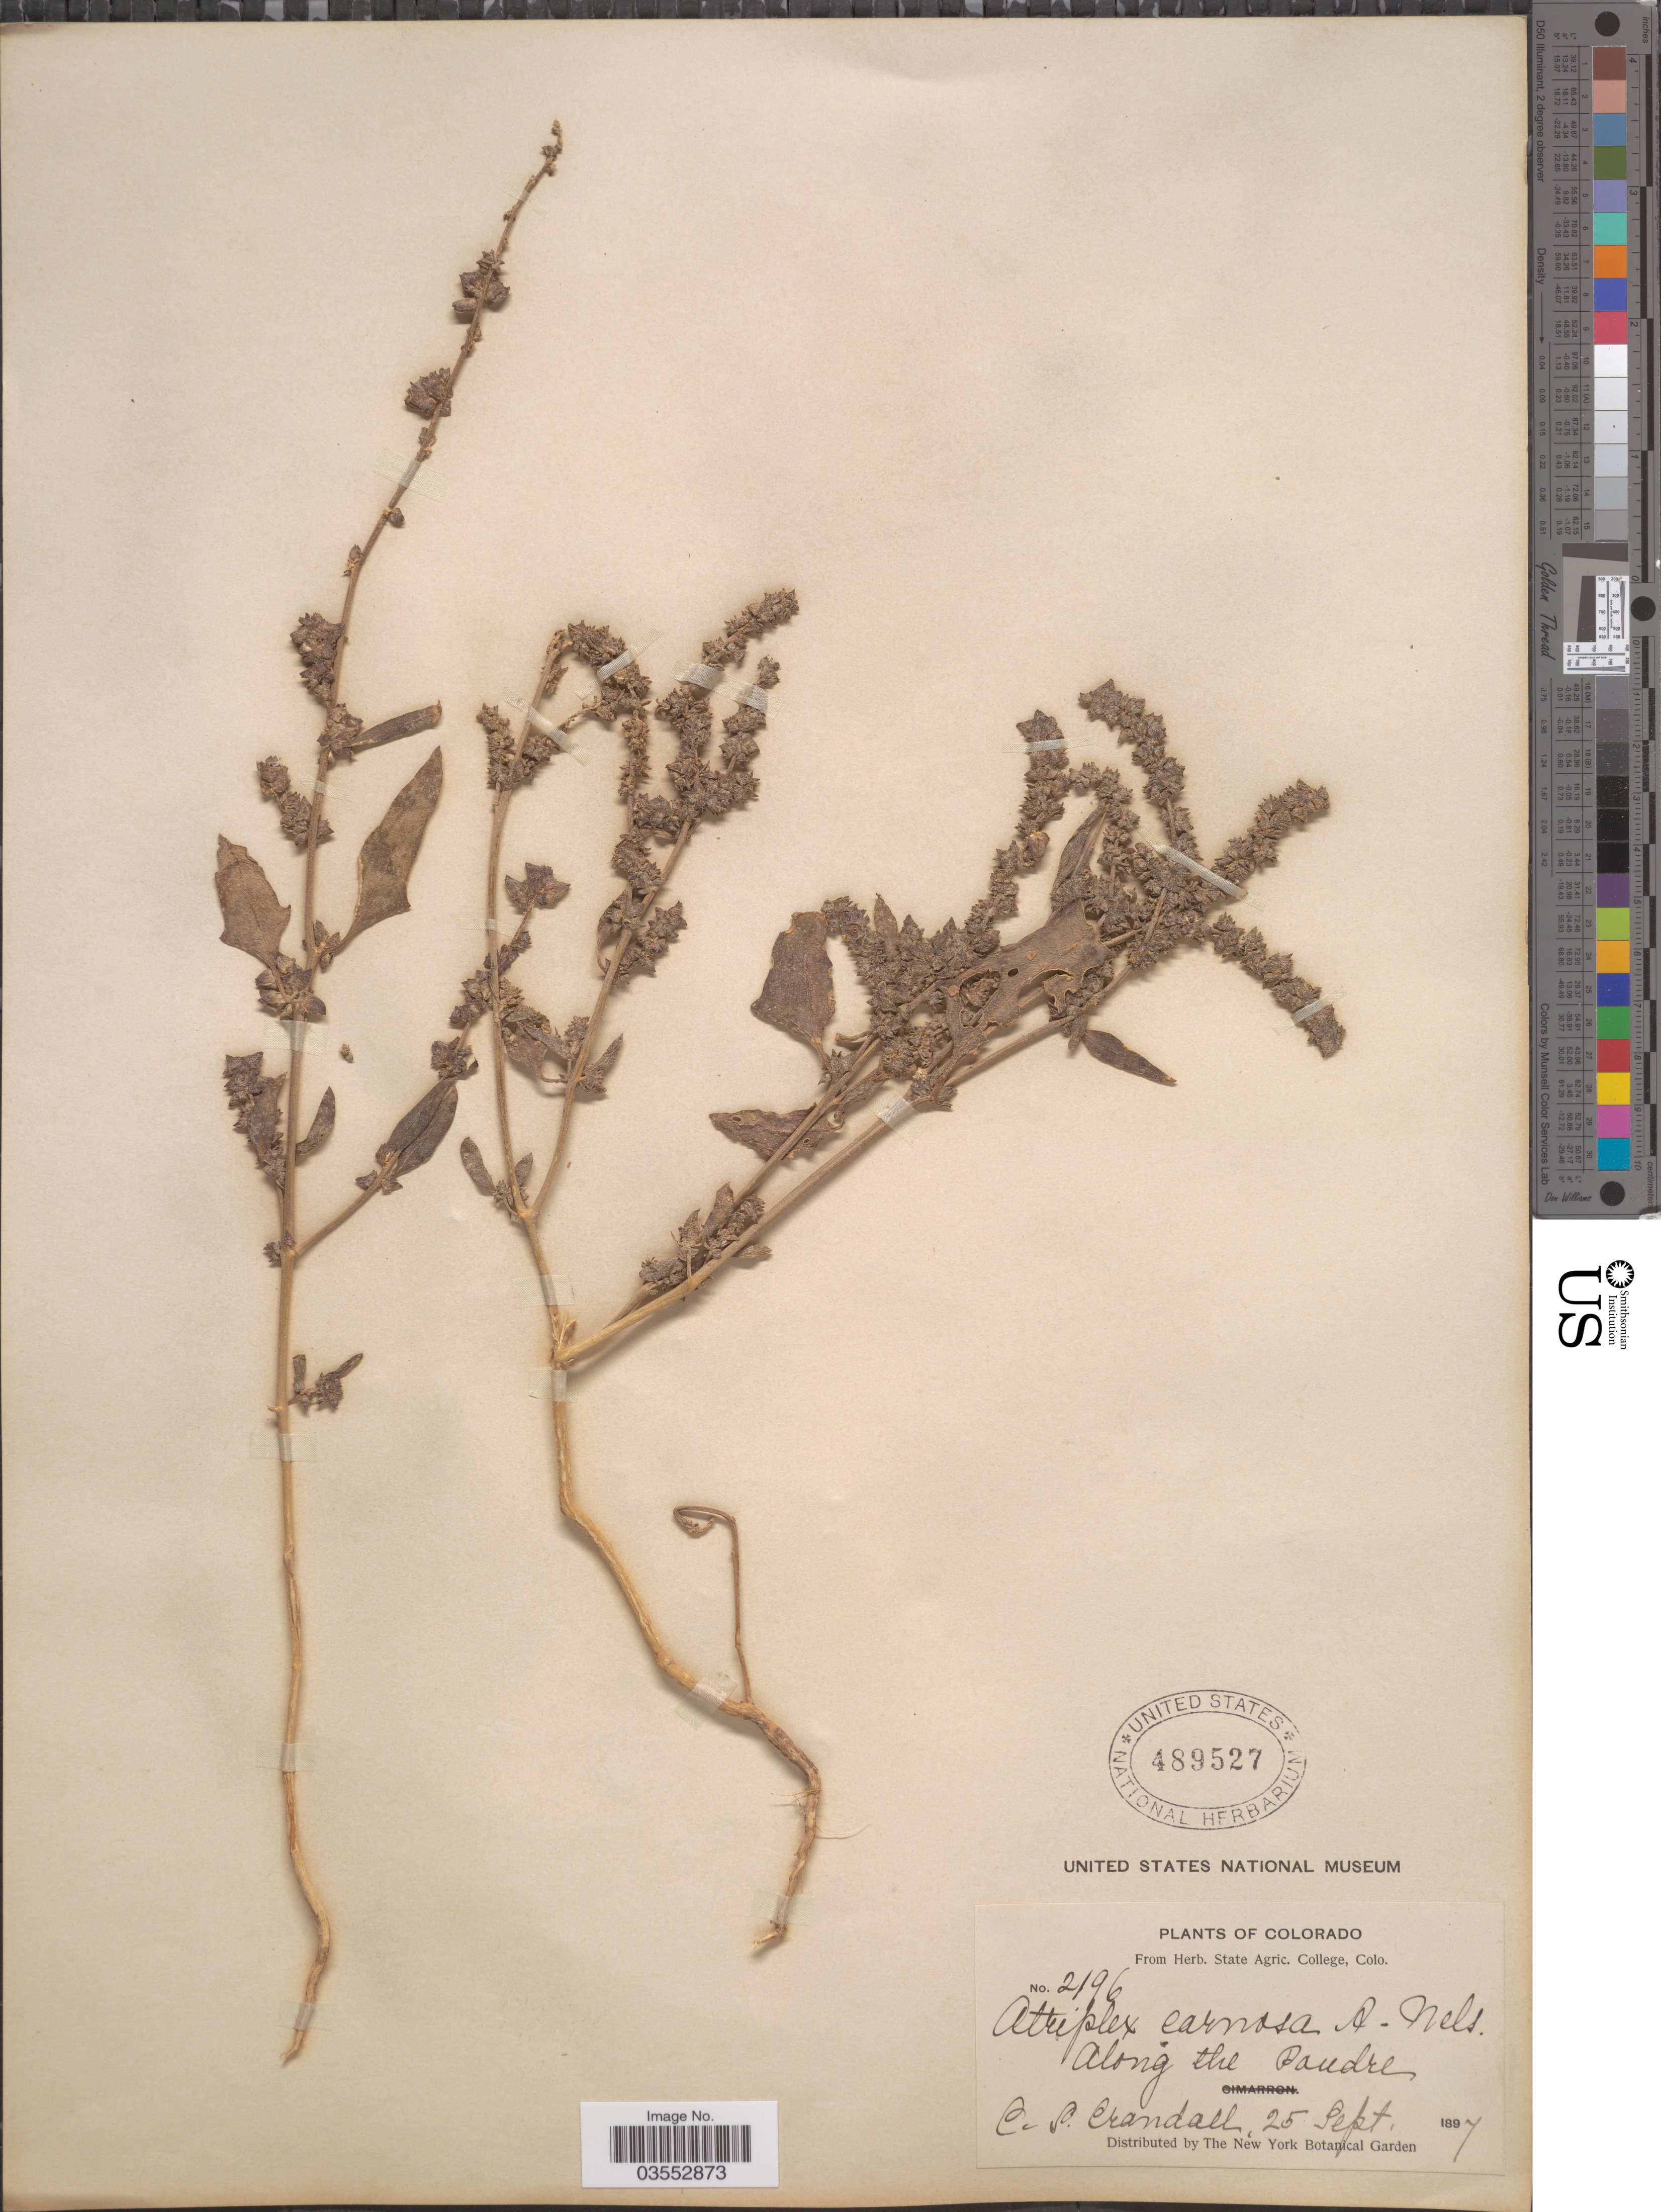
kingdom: Plantae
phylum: Tracheophyta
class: Magnoliopsida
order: Caryophyllales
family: Amaranthaceae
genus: Atriplex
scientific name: Atriplex subspicata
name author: (Nutt.) Rydb.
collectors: C. Crandall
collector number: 2196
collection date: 1897-09-25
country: United States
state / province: Colorado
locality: Along the Poudre.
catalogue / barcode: US 489527